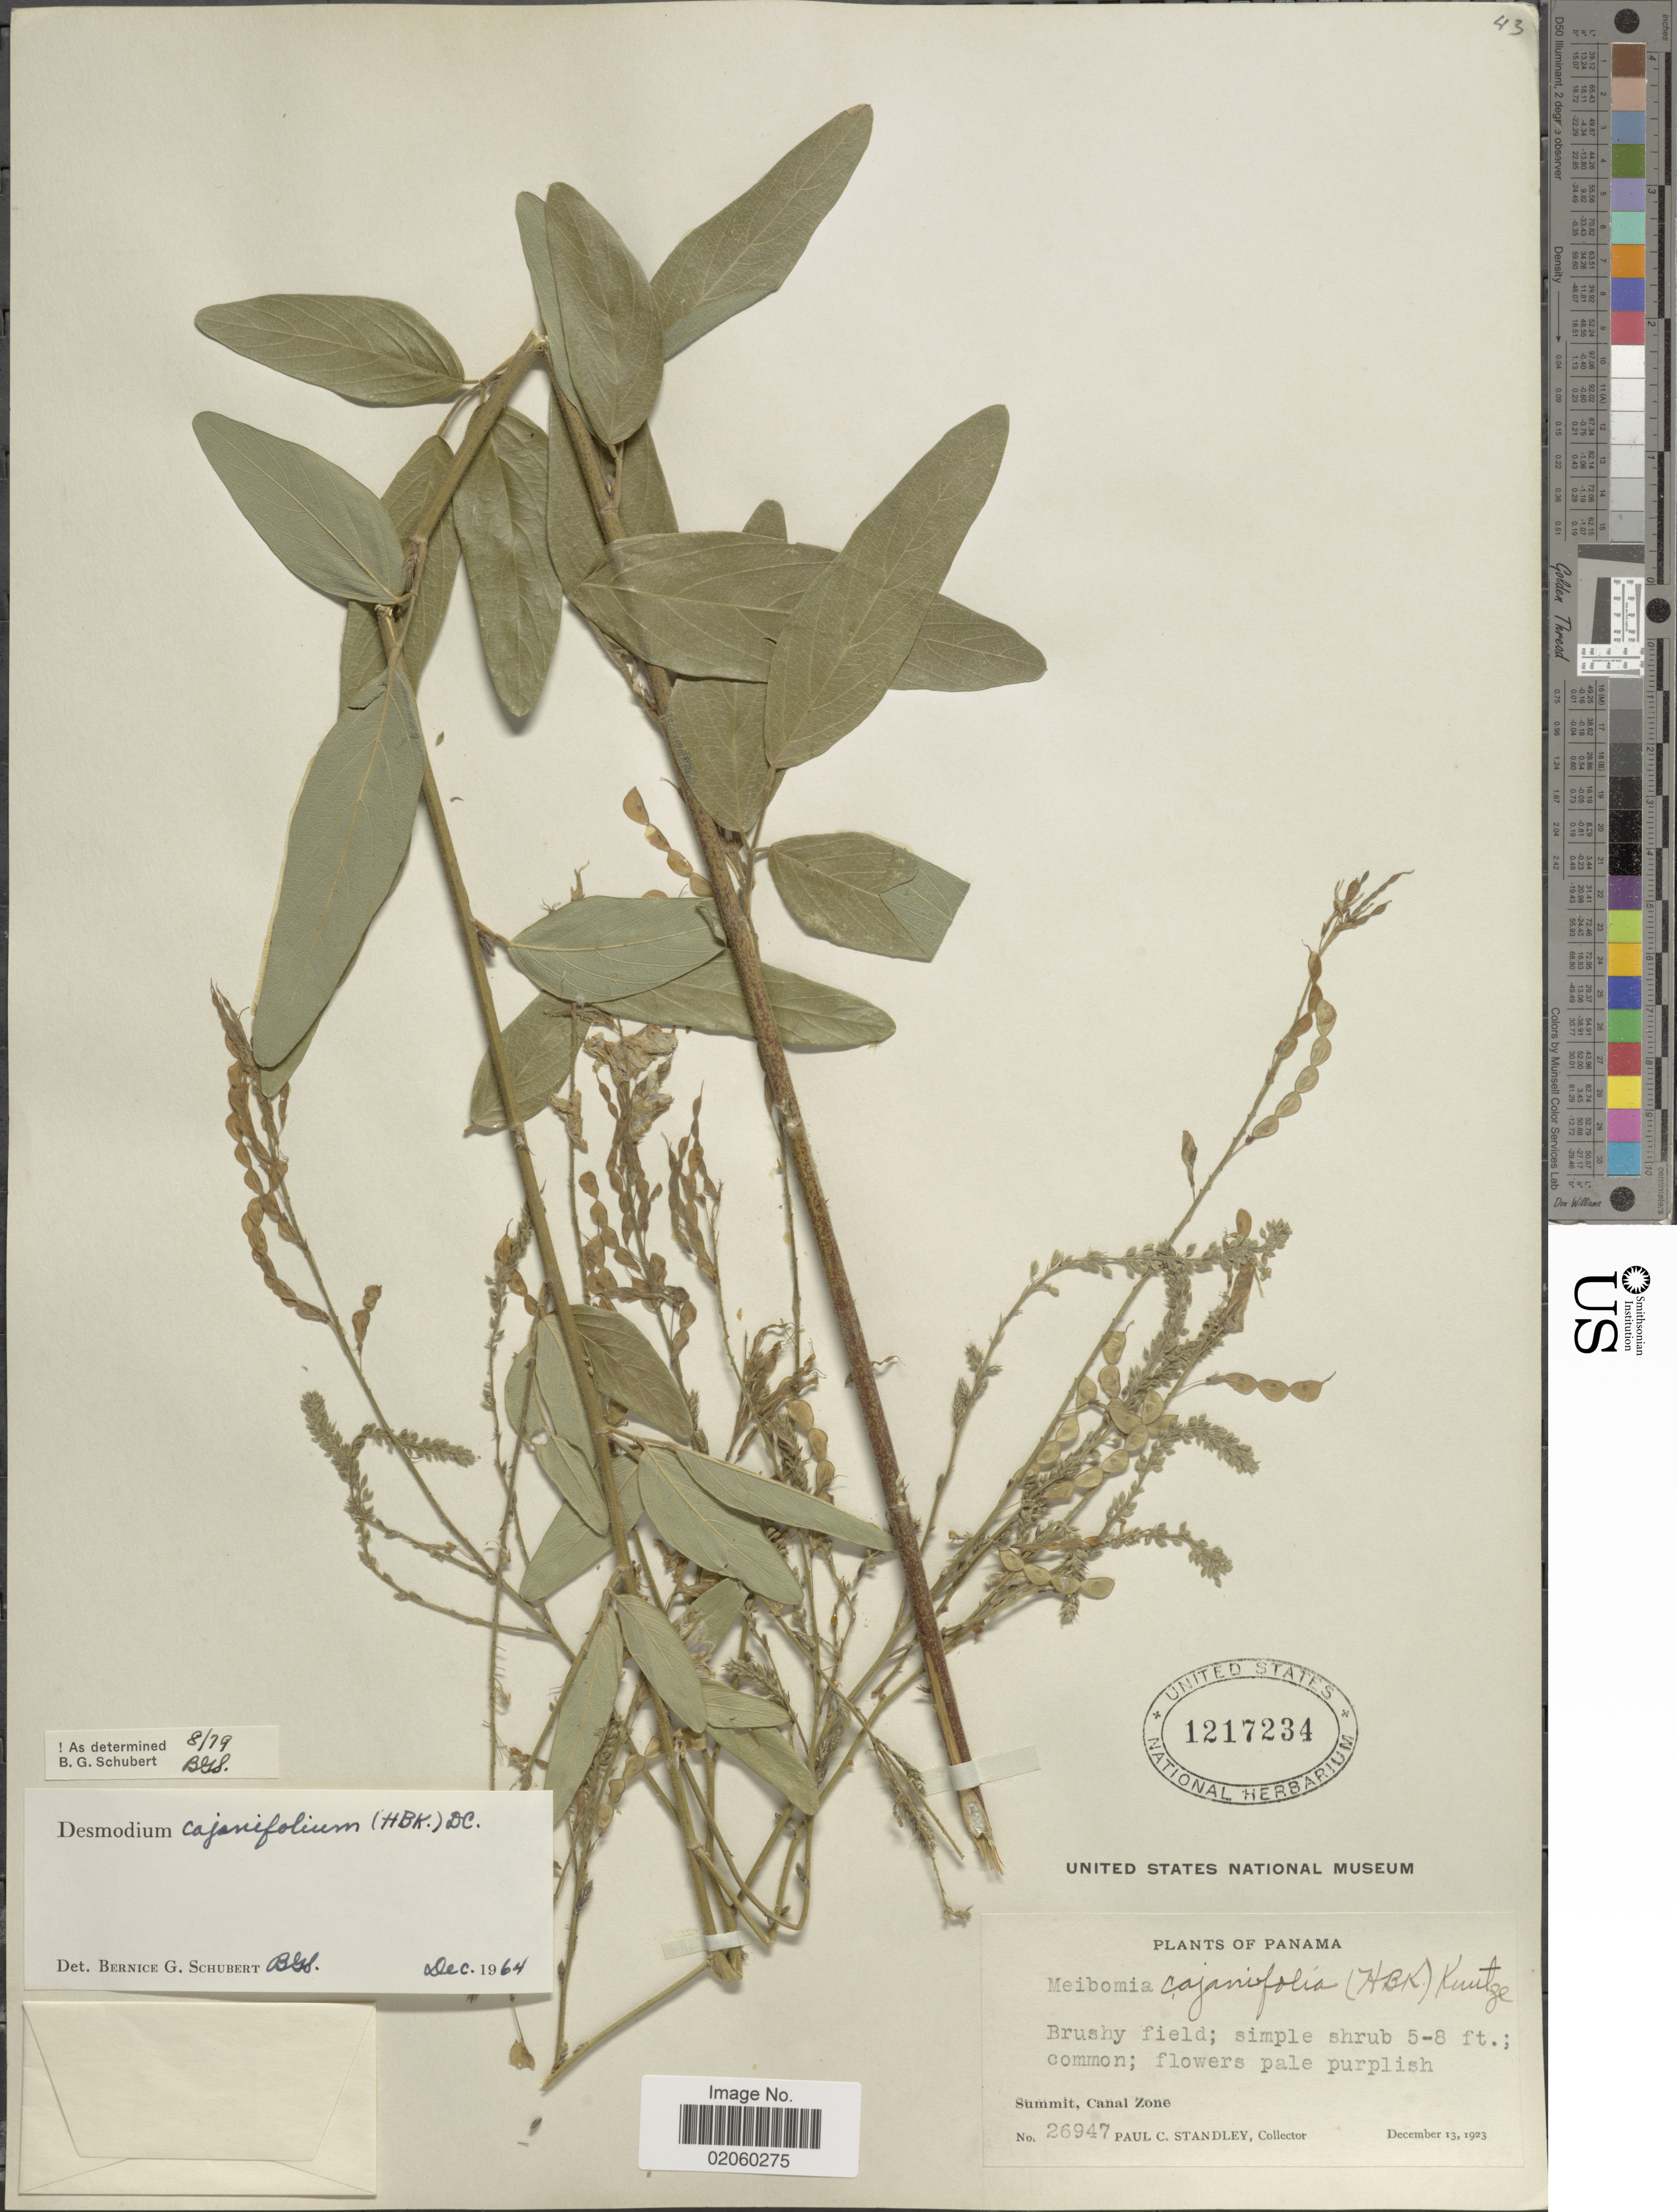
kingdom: Plantae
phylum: Tracheophyta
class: Magnoliopsida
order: Fabales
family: Fabaceae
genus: Desmodium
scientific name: Desmodium cajanifolium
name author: (Kunth) DC.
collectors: P. C. Standley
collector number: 26947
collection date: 1923-12-13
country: Panama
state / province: Colón / Panamá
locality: Summit, Canal Zone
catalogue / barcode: US 1217234